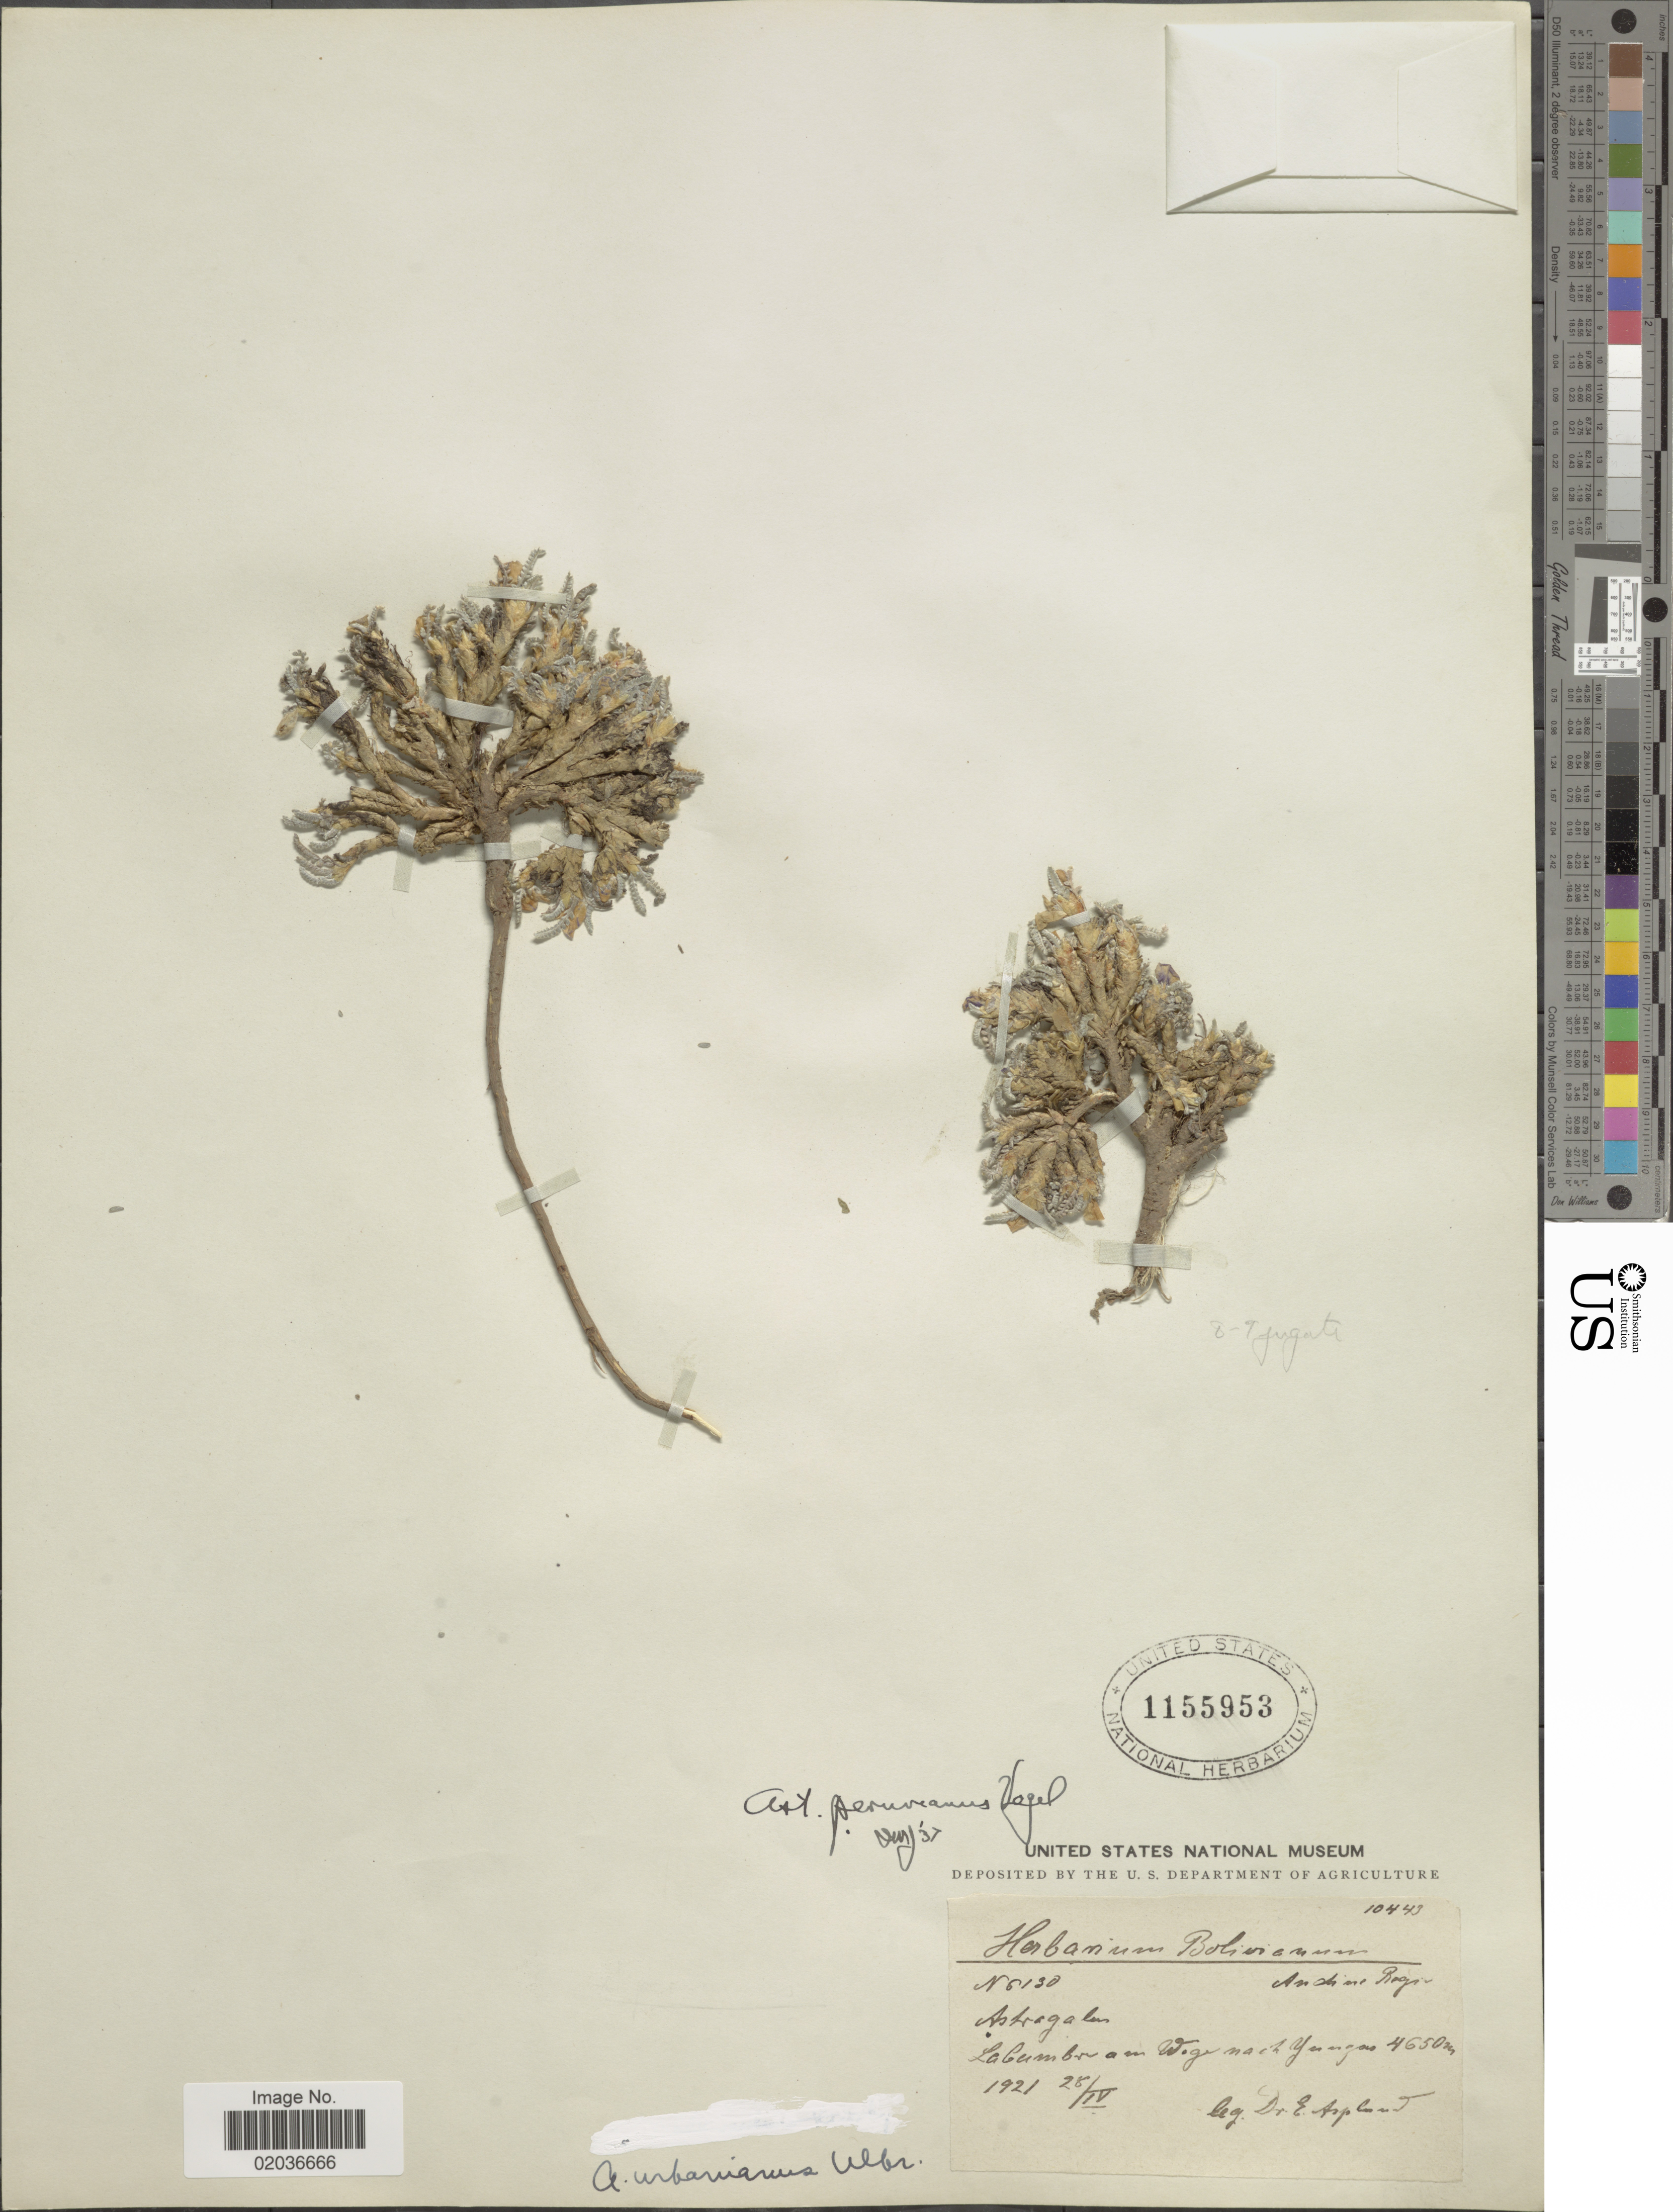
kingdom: Plantae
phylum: Tracheophyta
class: Magnoliopsida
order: Fabales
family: Fabaceae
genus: Astragalus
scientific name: Astragalus peruvianus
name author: Vogel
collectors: E. Asplund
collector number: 10443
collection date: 1921-04-28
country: Bolivia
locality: La Cumbre am Wege nach Yungas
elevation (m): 4650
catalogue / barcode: US 1155953